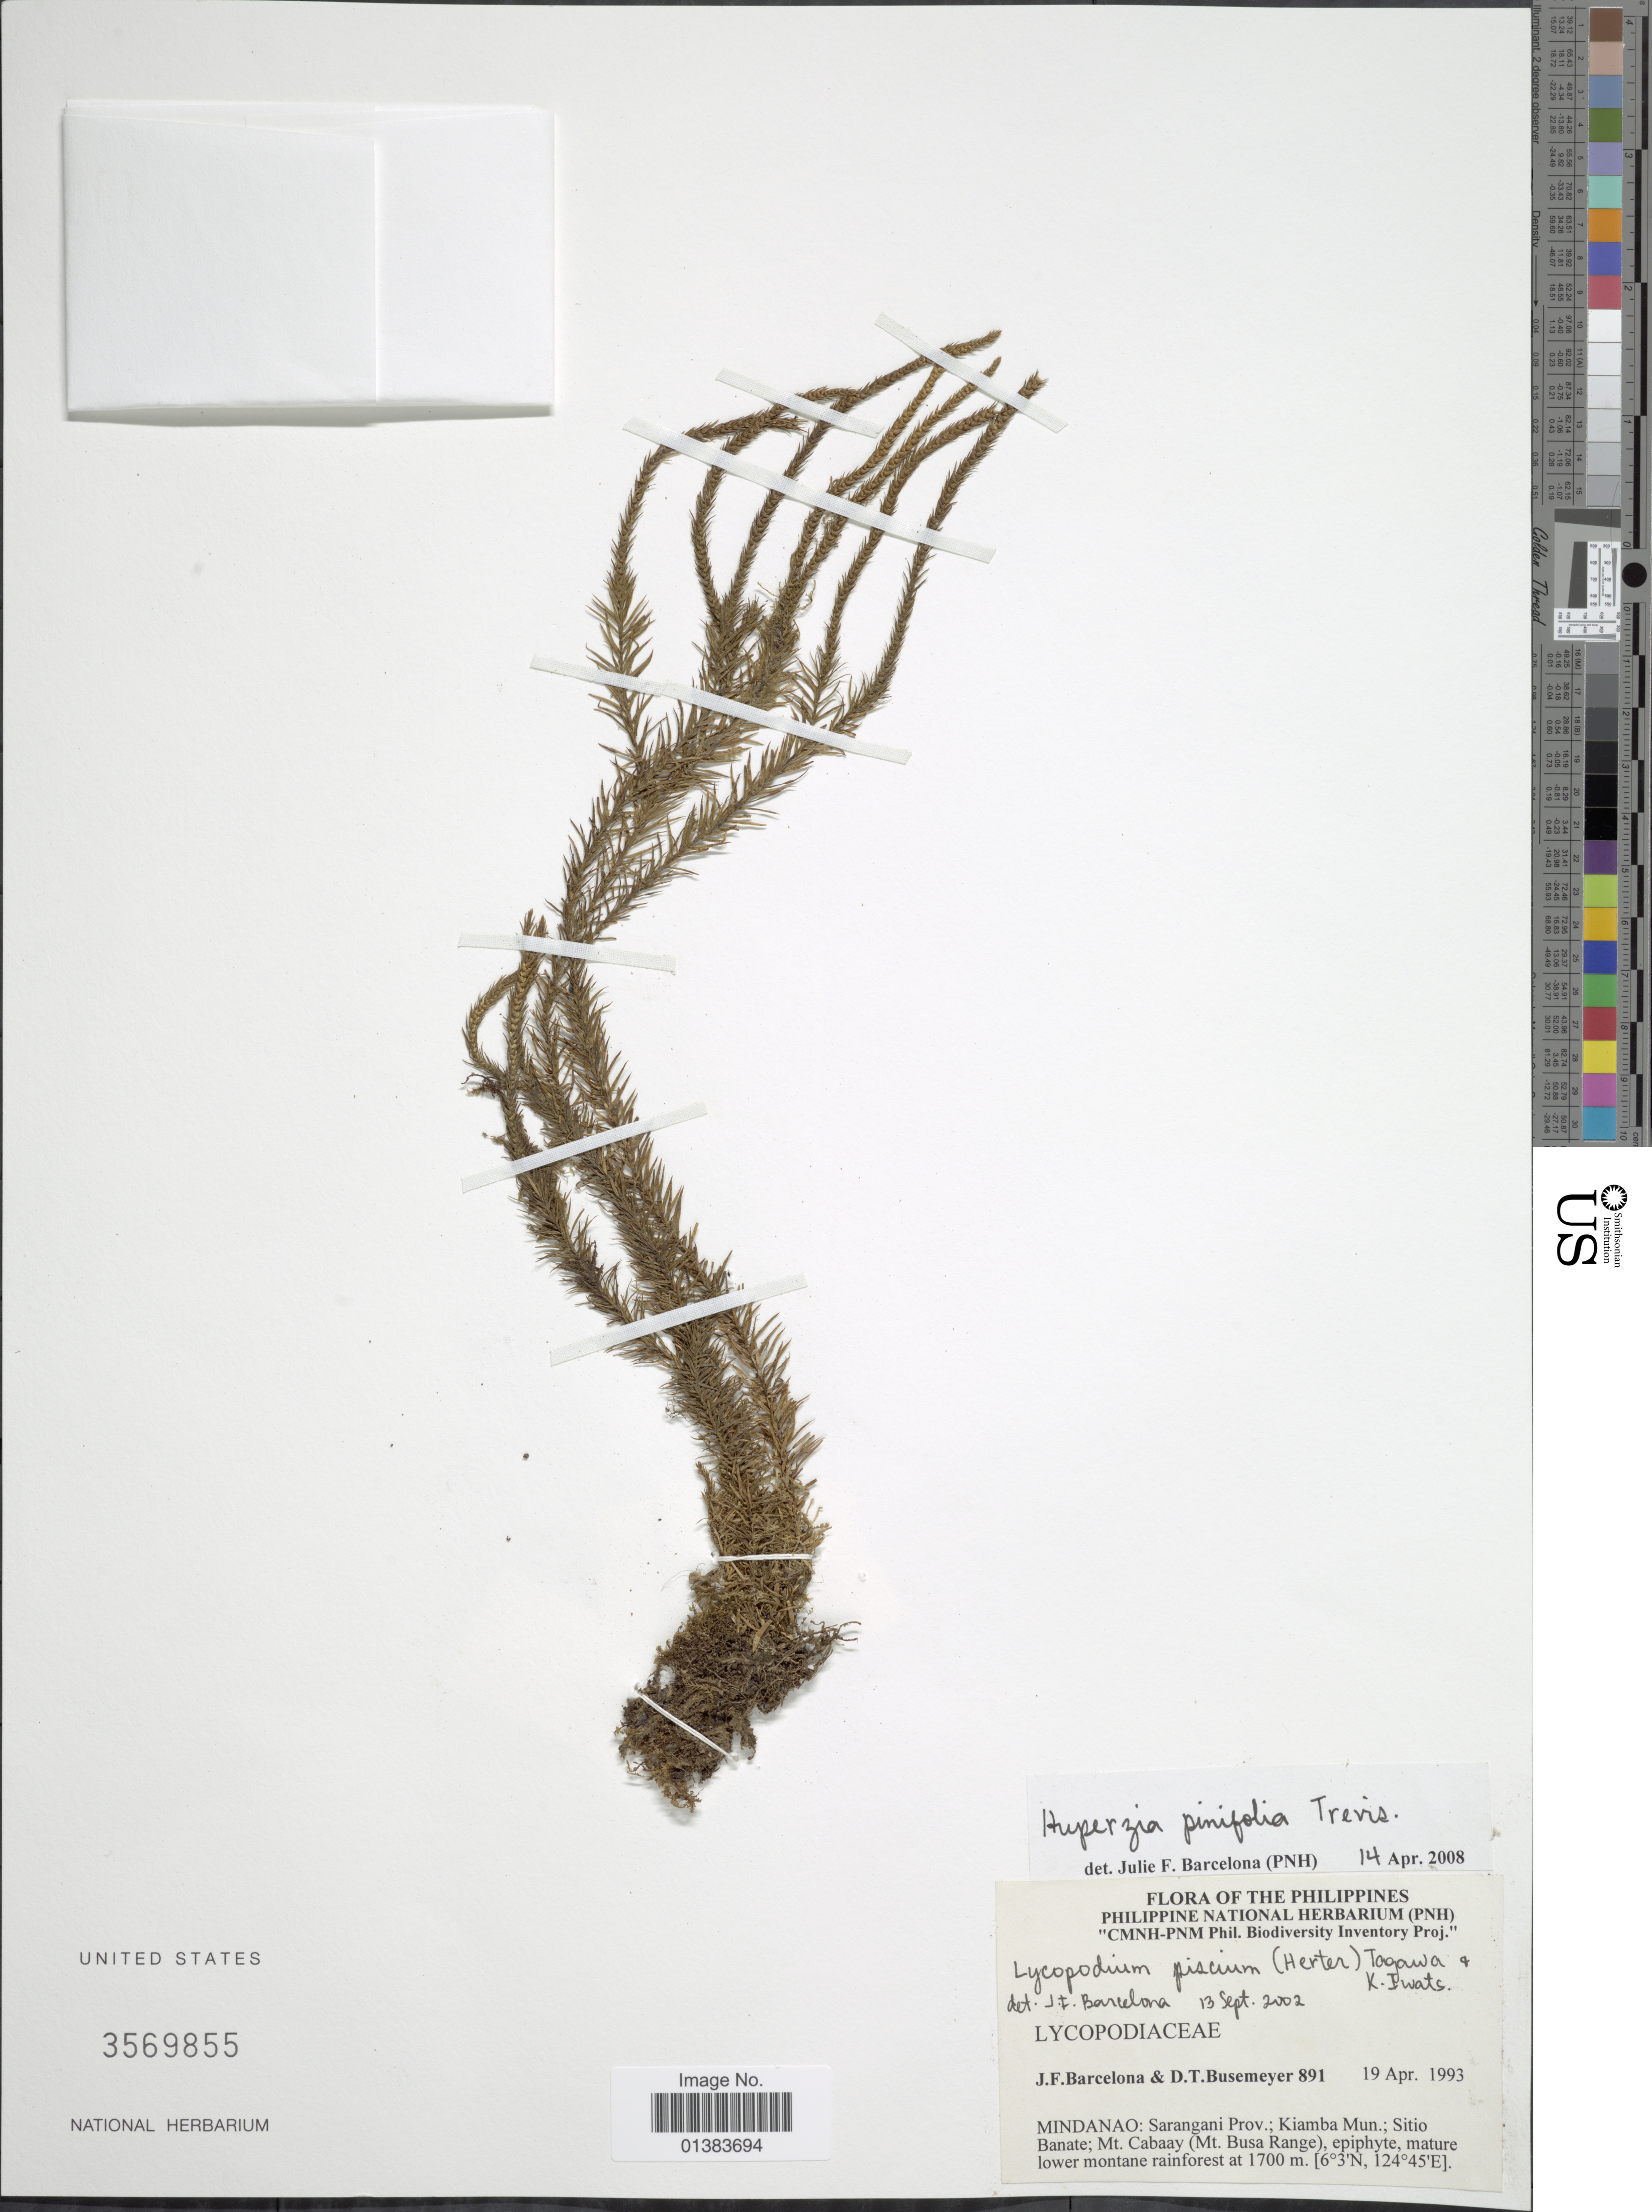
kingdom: Plantae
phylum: Tracheophyta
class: Lycopodiopsida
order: Lycopodiales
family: Lycopodiaceae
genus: Phlegmariurus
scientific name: Phlegmariurus proliferus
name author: (Blume) A. R. Field & Bostock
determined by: Field, A. R.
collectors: J. F. Barcelona & D. Busemeyer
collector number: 891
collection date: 1993-04-19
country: Philippines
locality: Sarangani Prov.; Kiamba Mun.: Sitio Banate; Mt. Cabaay (Mt. Busa Range)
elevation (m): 1700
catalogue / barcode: US 3569855